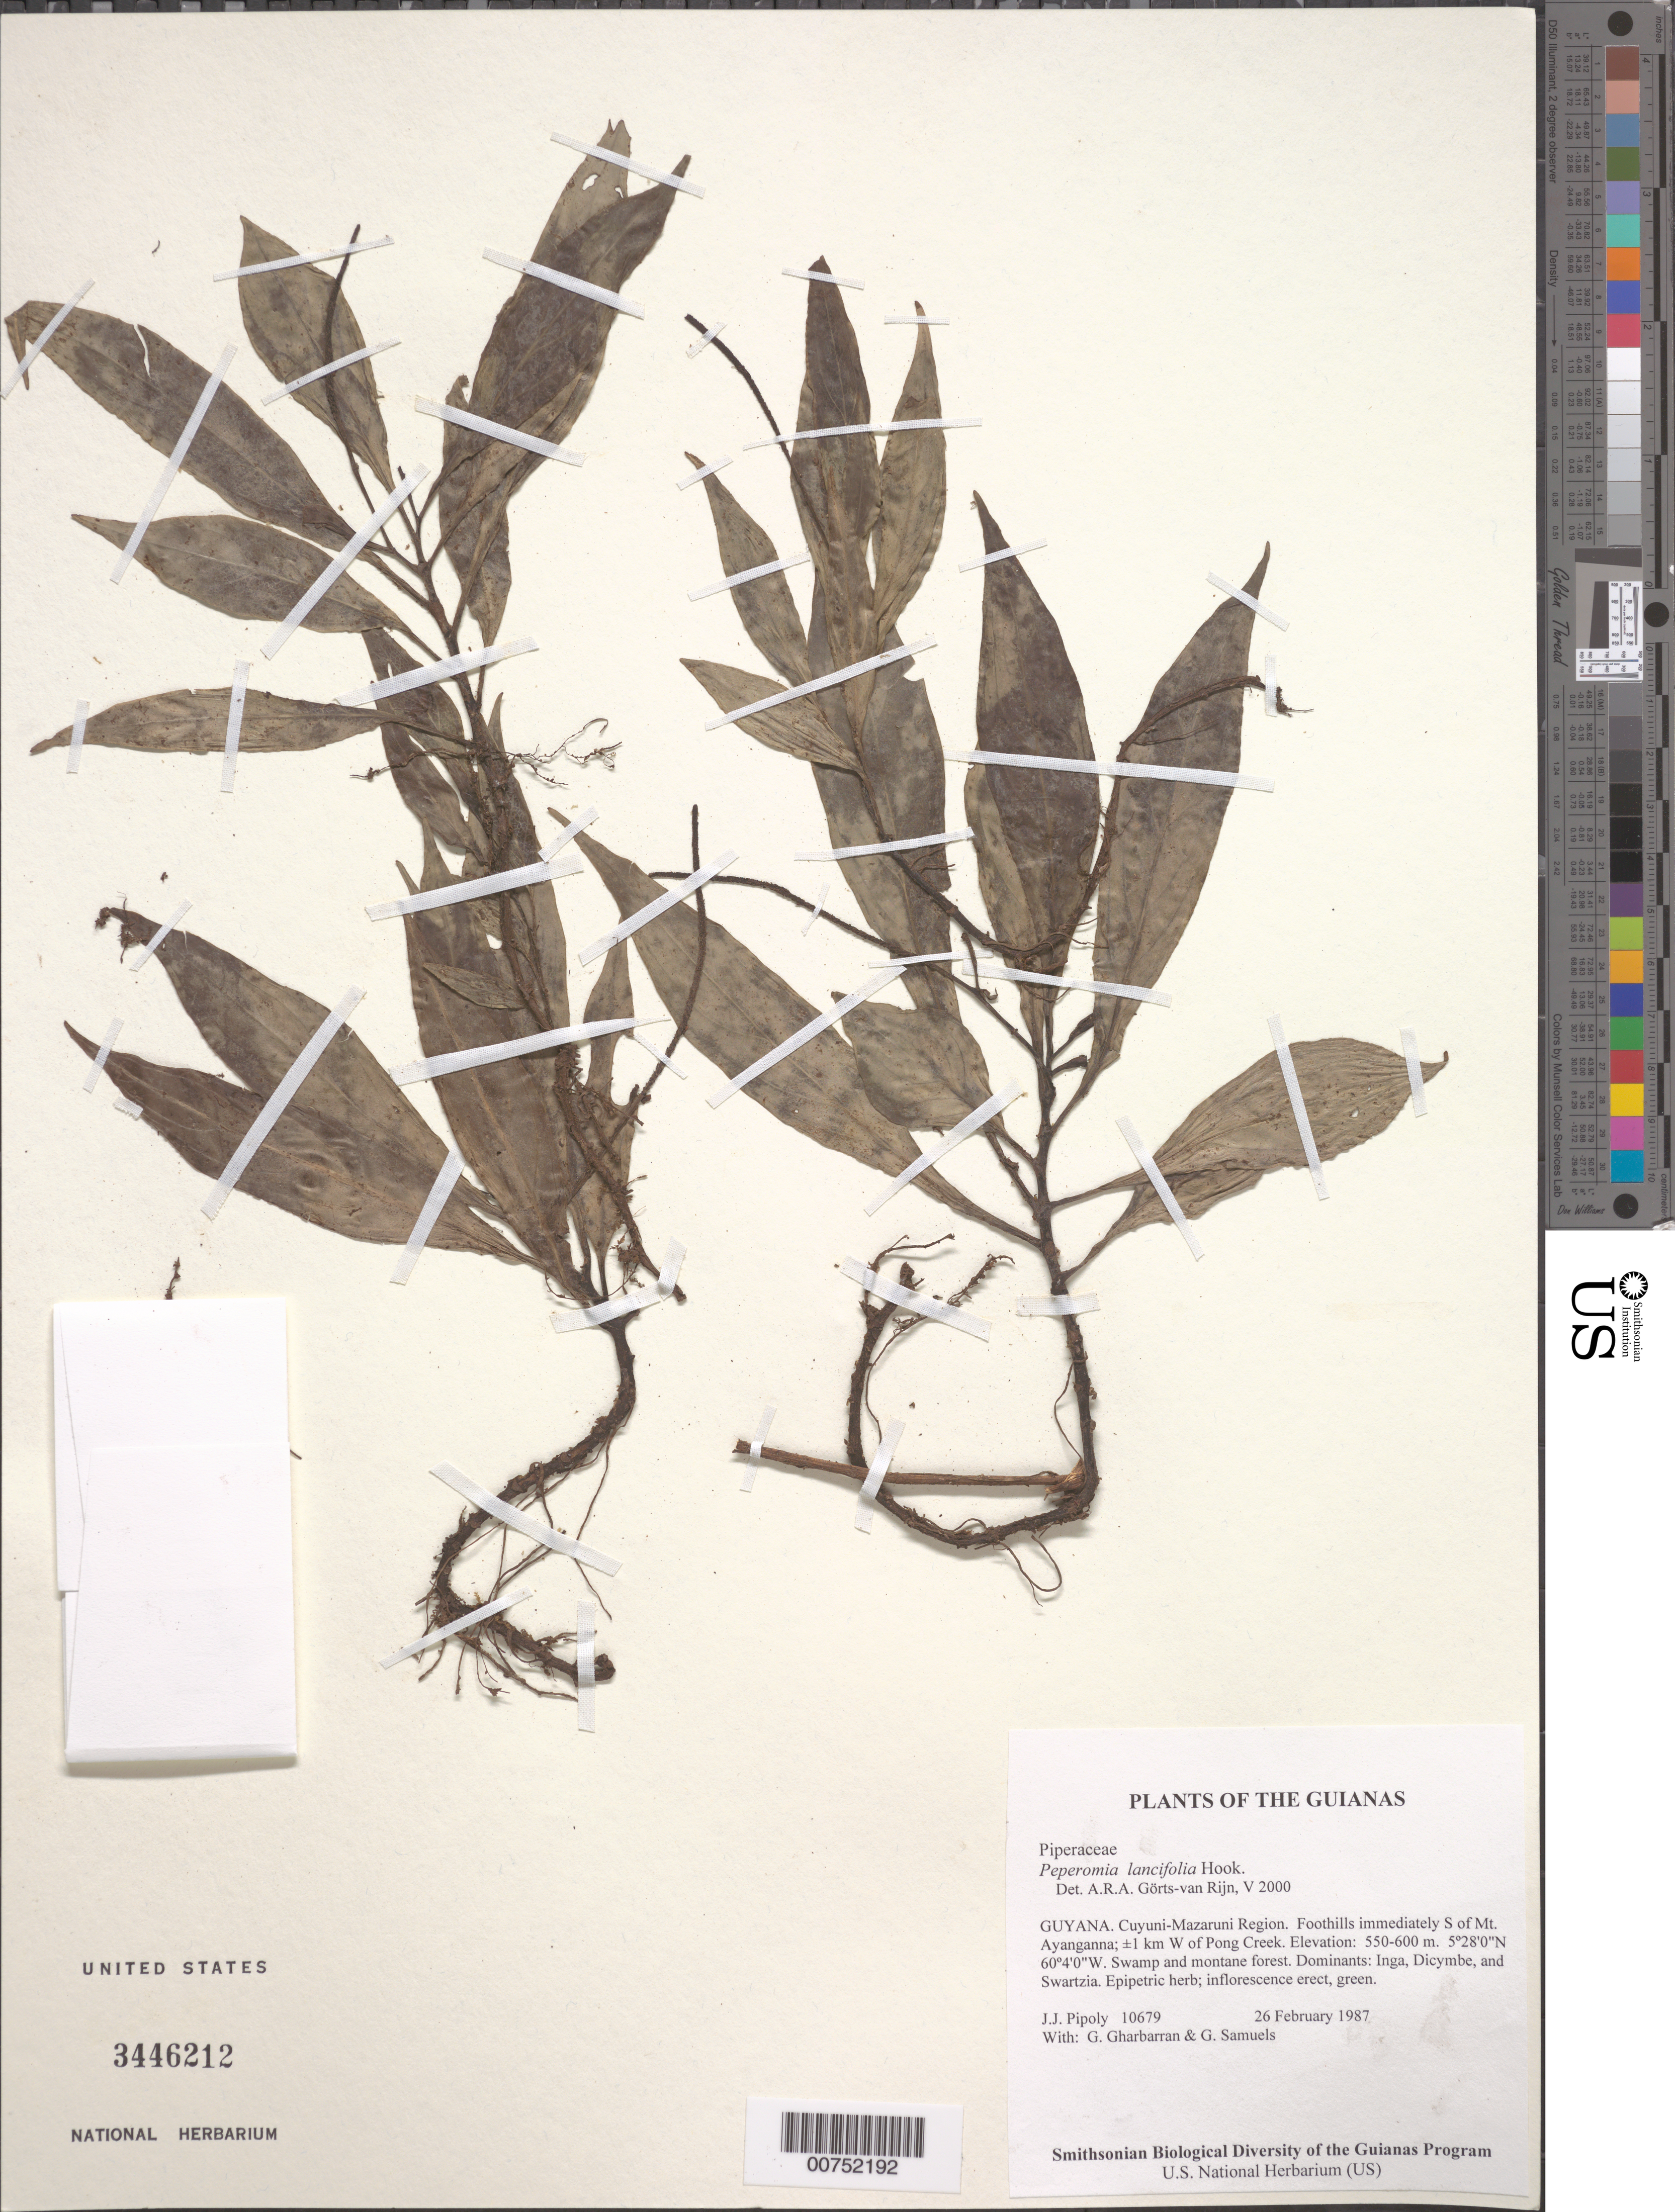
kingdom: Plantae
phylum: Tracheophyta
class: Magnoliopsida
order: Piperales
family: Piperaceae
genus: Peperomia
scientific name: Peperomia lancifolia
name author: Hook.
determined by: Görts-van Rijn, A. R. A.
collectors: J. J. Pipoly, G. Gharbarran & G. Samuels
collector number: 10679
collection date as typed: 26 February 1987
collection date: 1987-02-26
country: Guyana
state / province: Cuyuni-Mazaruni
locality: Foothills immediately S of Mt. Ayanganna; ±1 km W of Pong Creek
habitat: Swamp and montane forest. Dominants: Inga, Dicymbe, and Swartzia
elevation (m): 550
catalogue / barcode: US 3446212